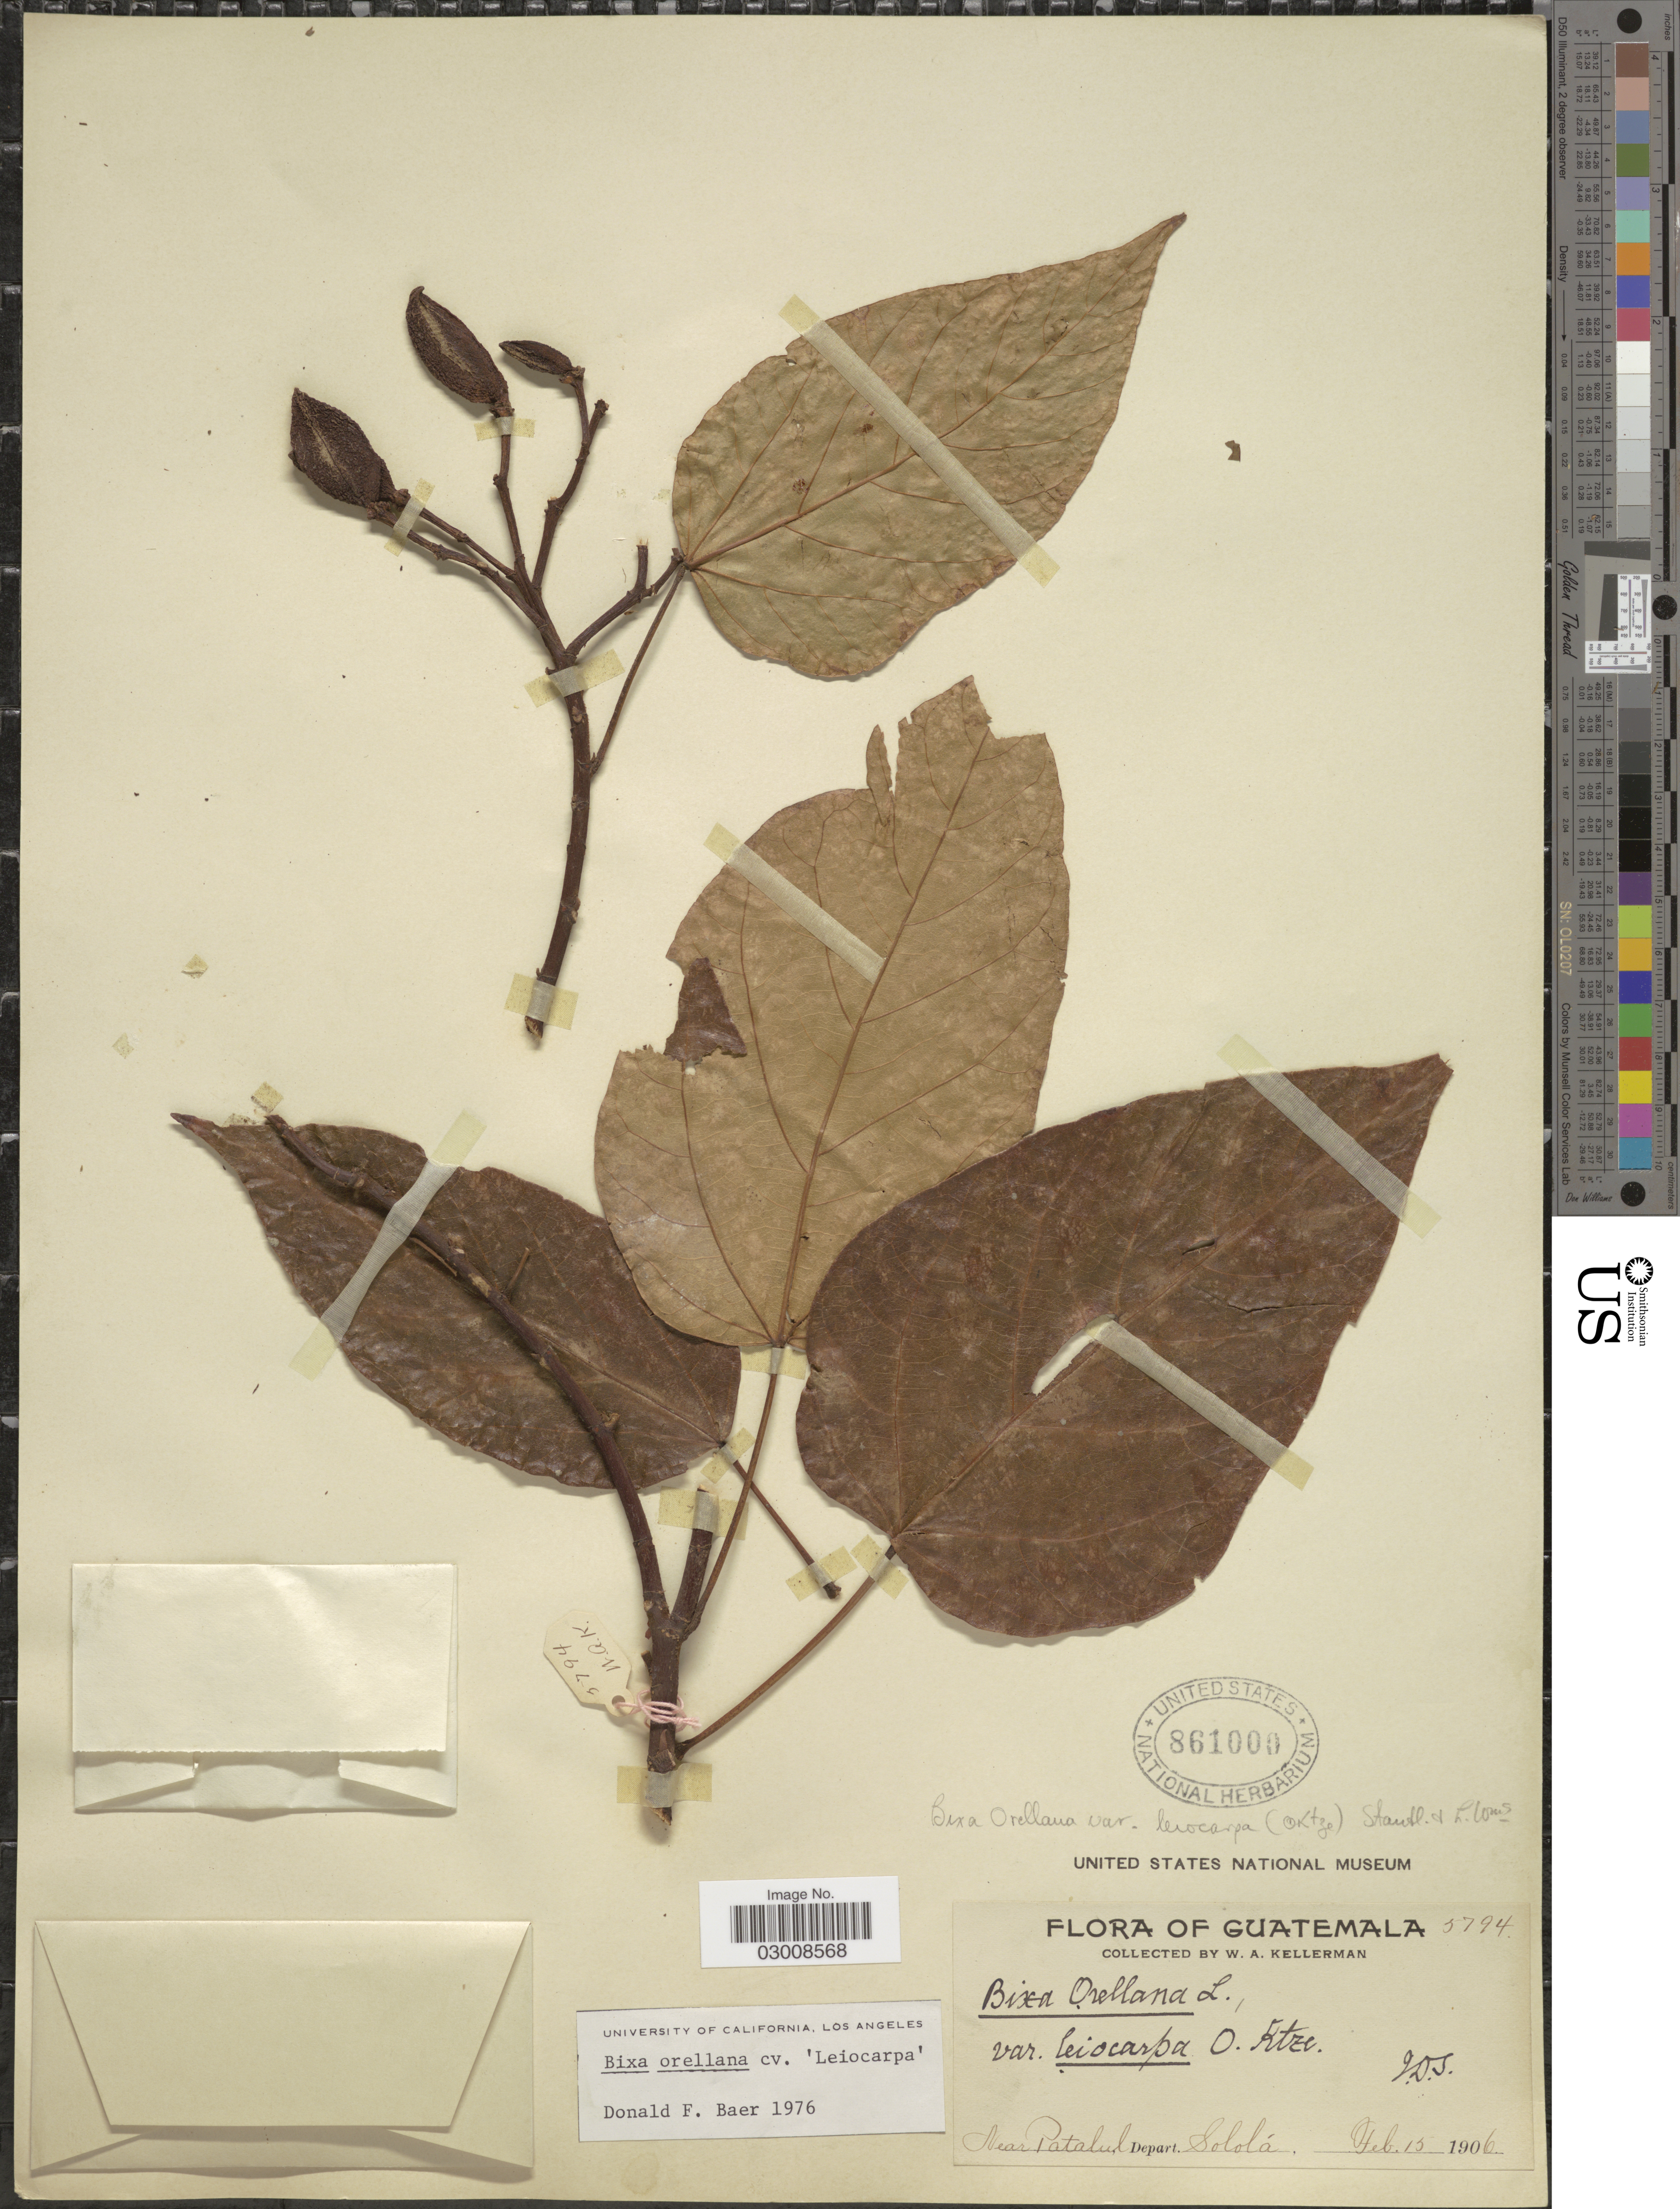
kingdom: Plantae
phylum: Tracheophyta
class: Magnoliopsida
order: Malvales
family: Bixaceae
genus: Bixa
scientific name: Bixa orellana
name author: L.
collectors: W. Kellerman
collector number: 5794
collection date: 1906-02-15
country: Guatemala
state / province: Sololá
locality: Near Patalul, Depart. Sololá.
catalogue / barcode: US 861000